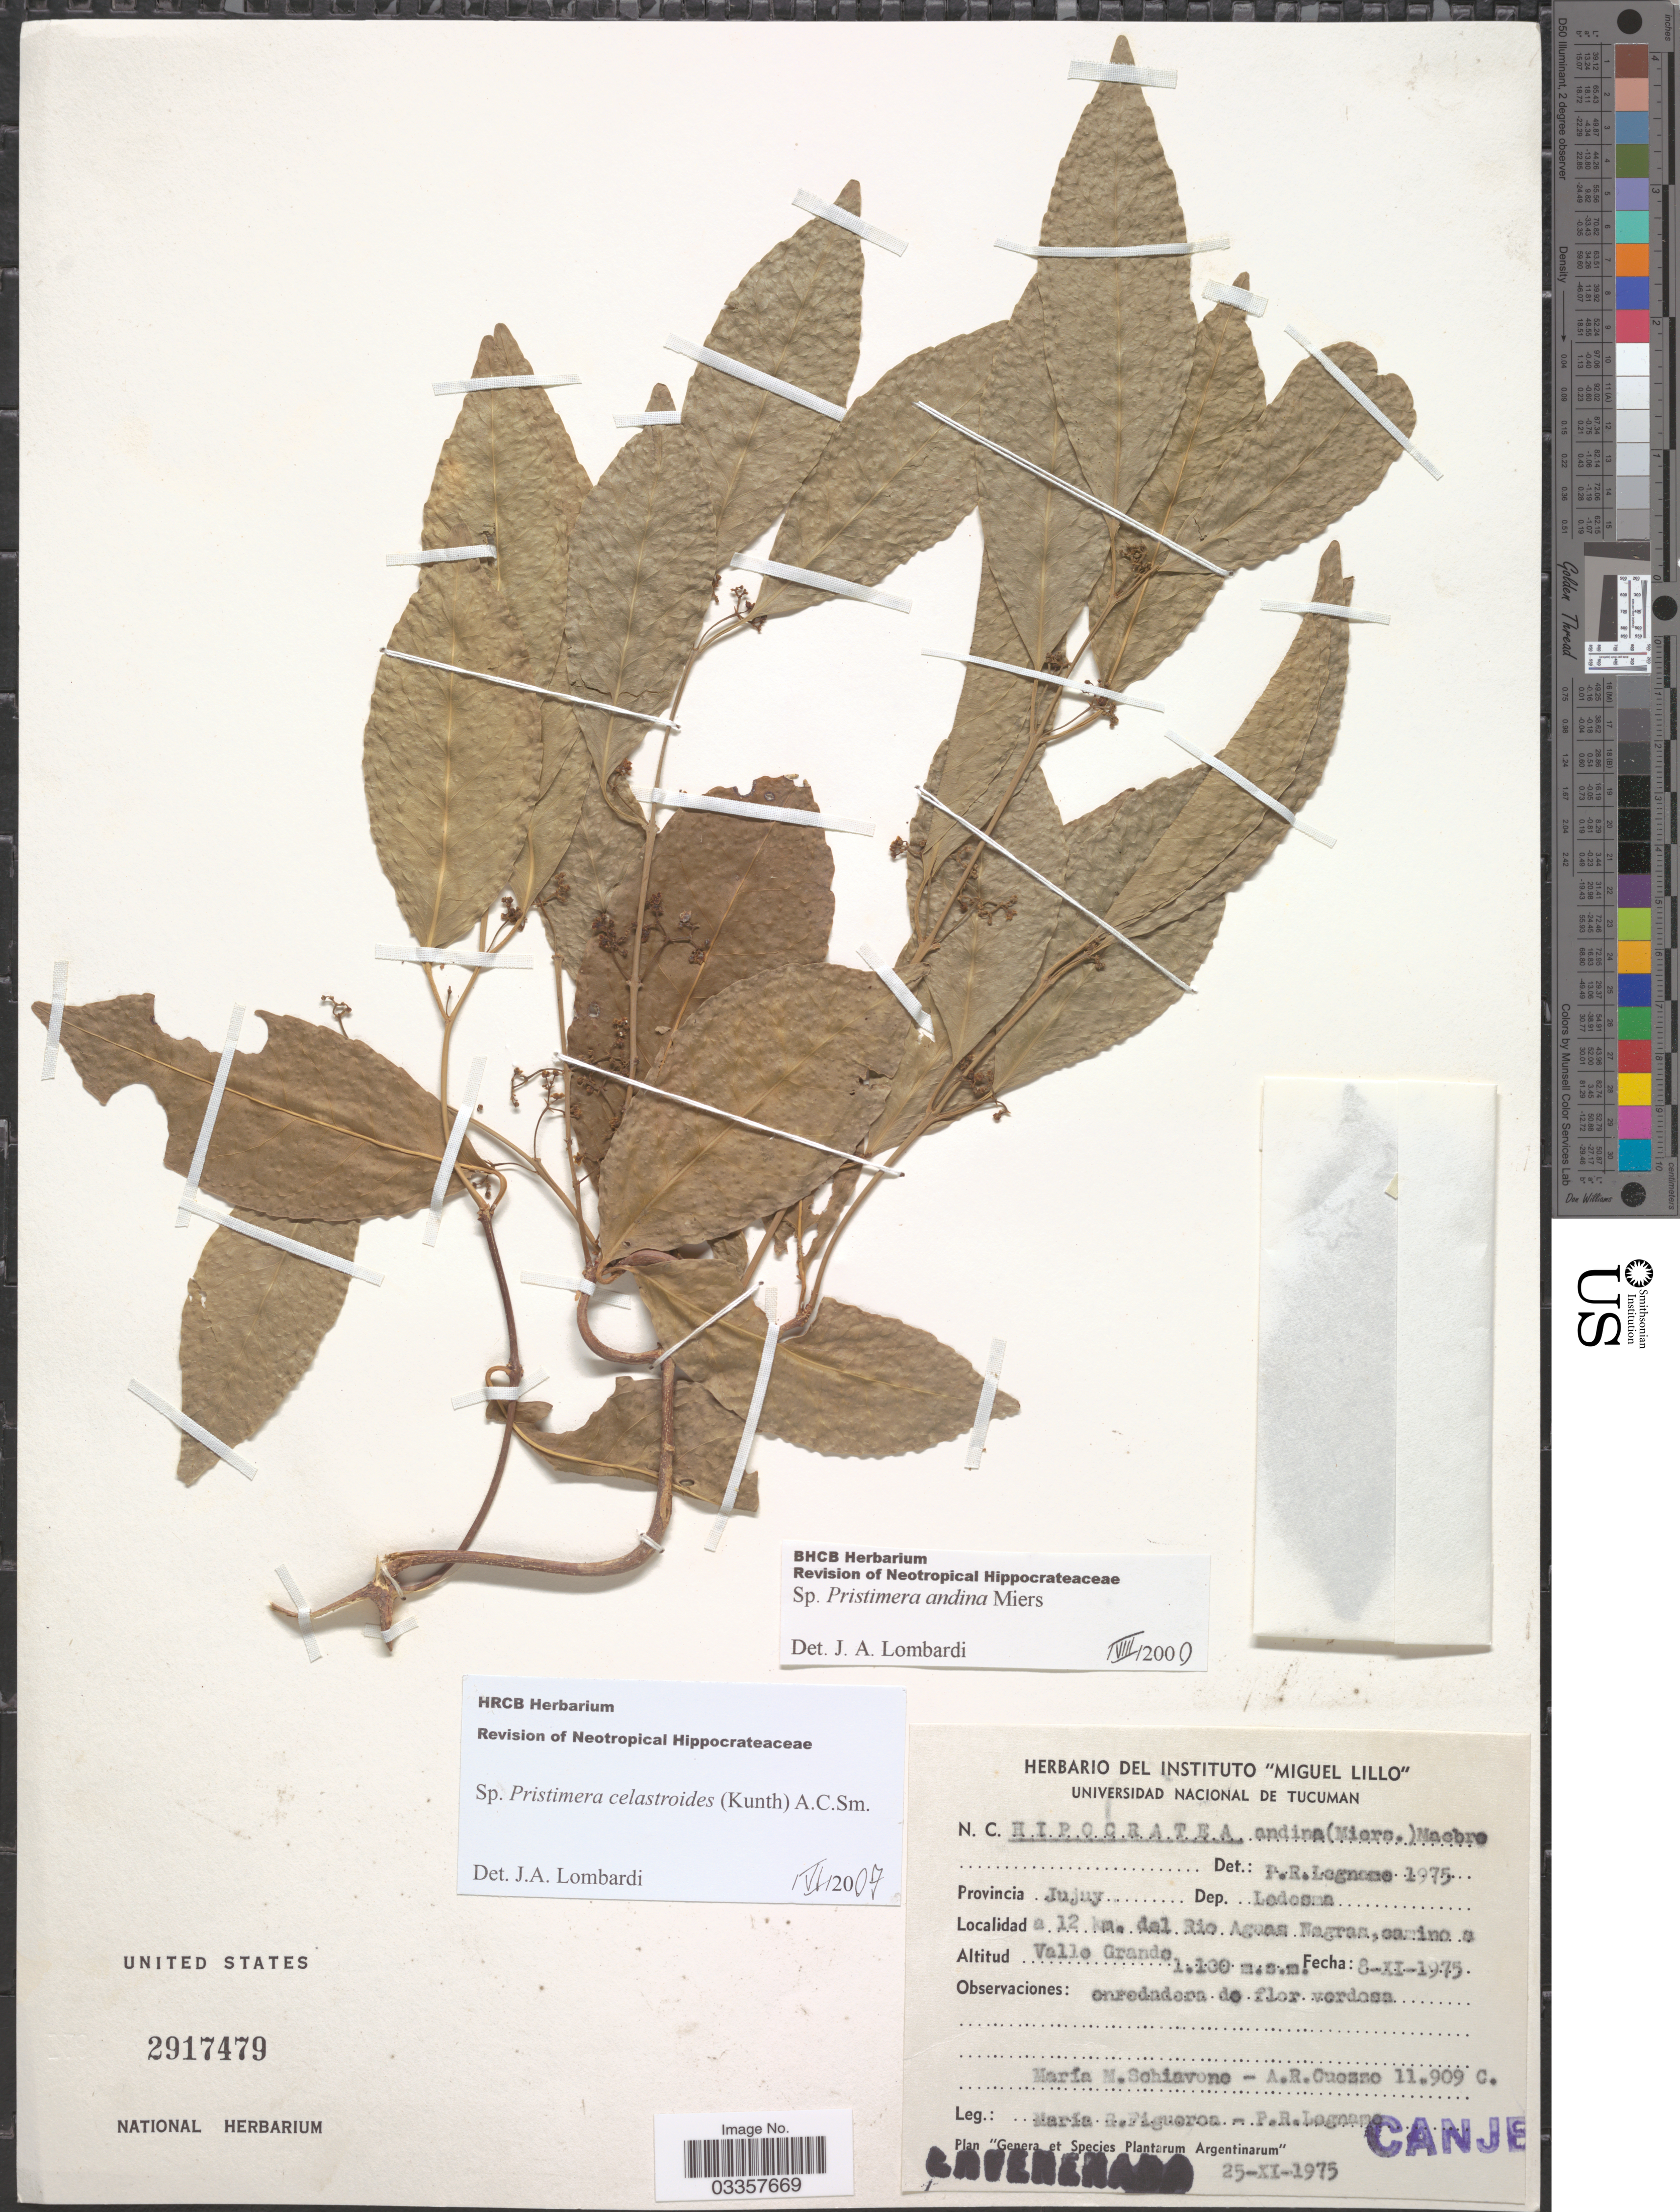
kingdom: Plantae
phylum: Tracheophyta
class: Magnoliopsida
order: Celastrales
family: Celastraceae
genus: Pristimera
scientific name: Pristimera celastroides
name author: (Kunth) A.C. Sm.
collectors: M. Schiavone, A. Cuezzo, M. Figueroa & P. Lagnamo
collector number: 11909 C.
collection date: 1975-11-25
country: Argentina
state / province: Jujuy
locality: Dep. Ledesma, a 12 km. del Rio Aguas Negras, camino a Valle Grande.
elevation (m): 1100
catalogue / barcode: US 2917479